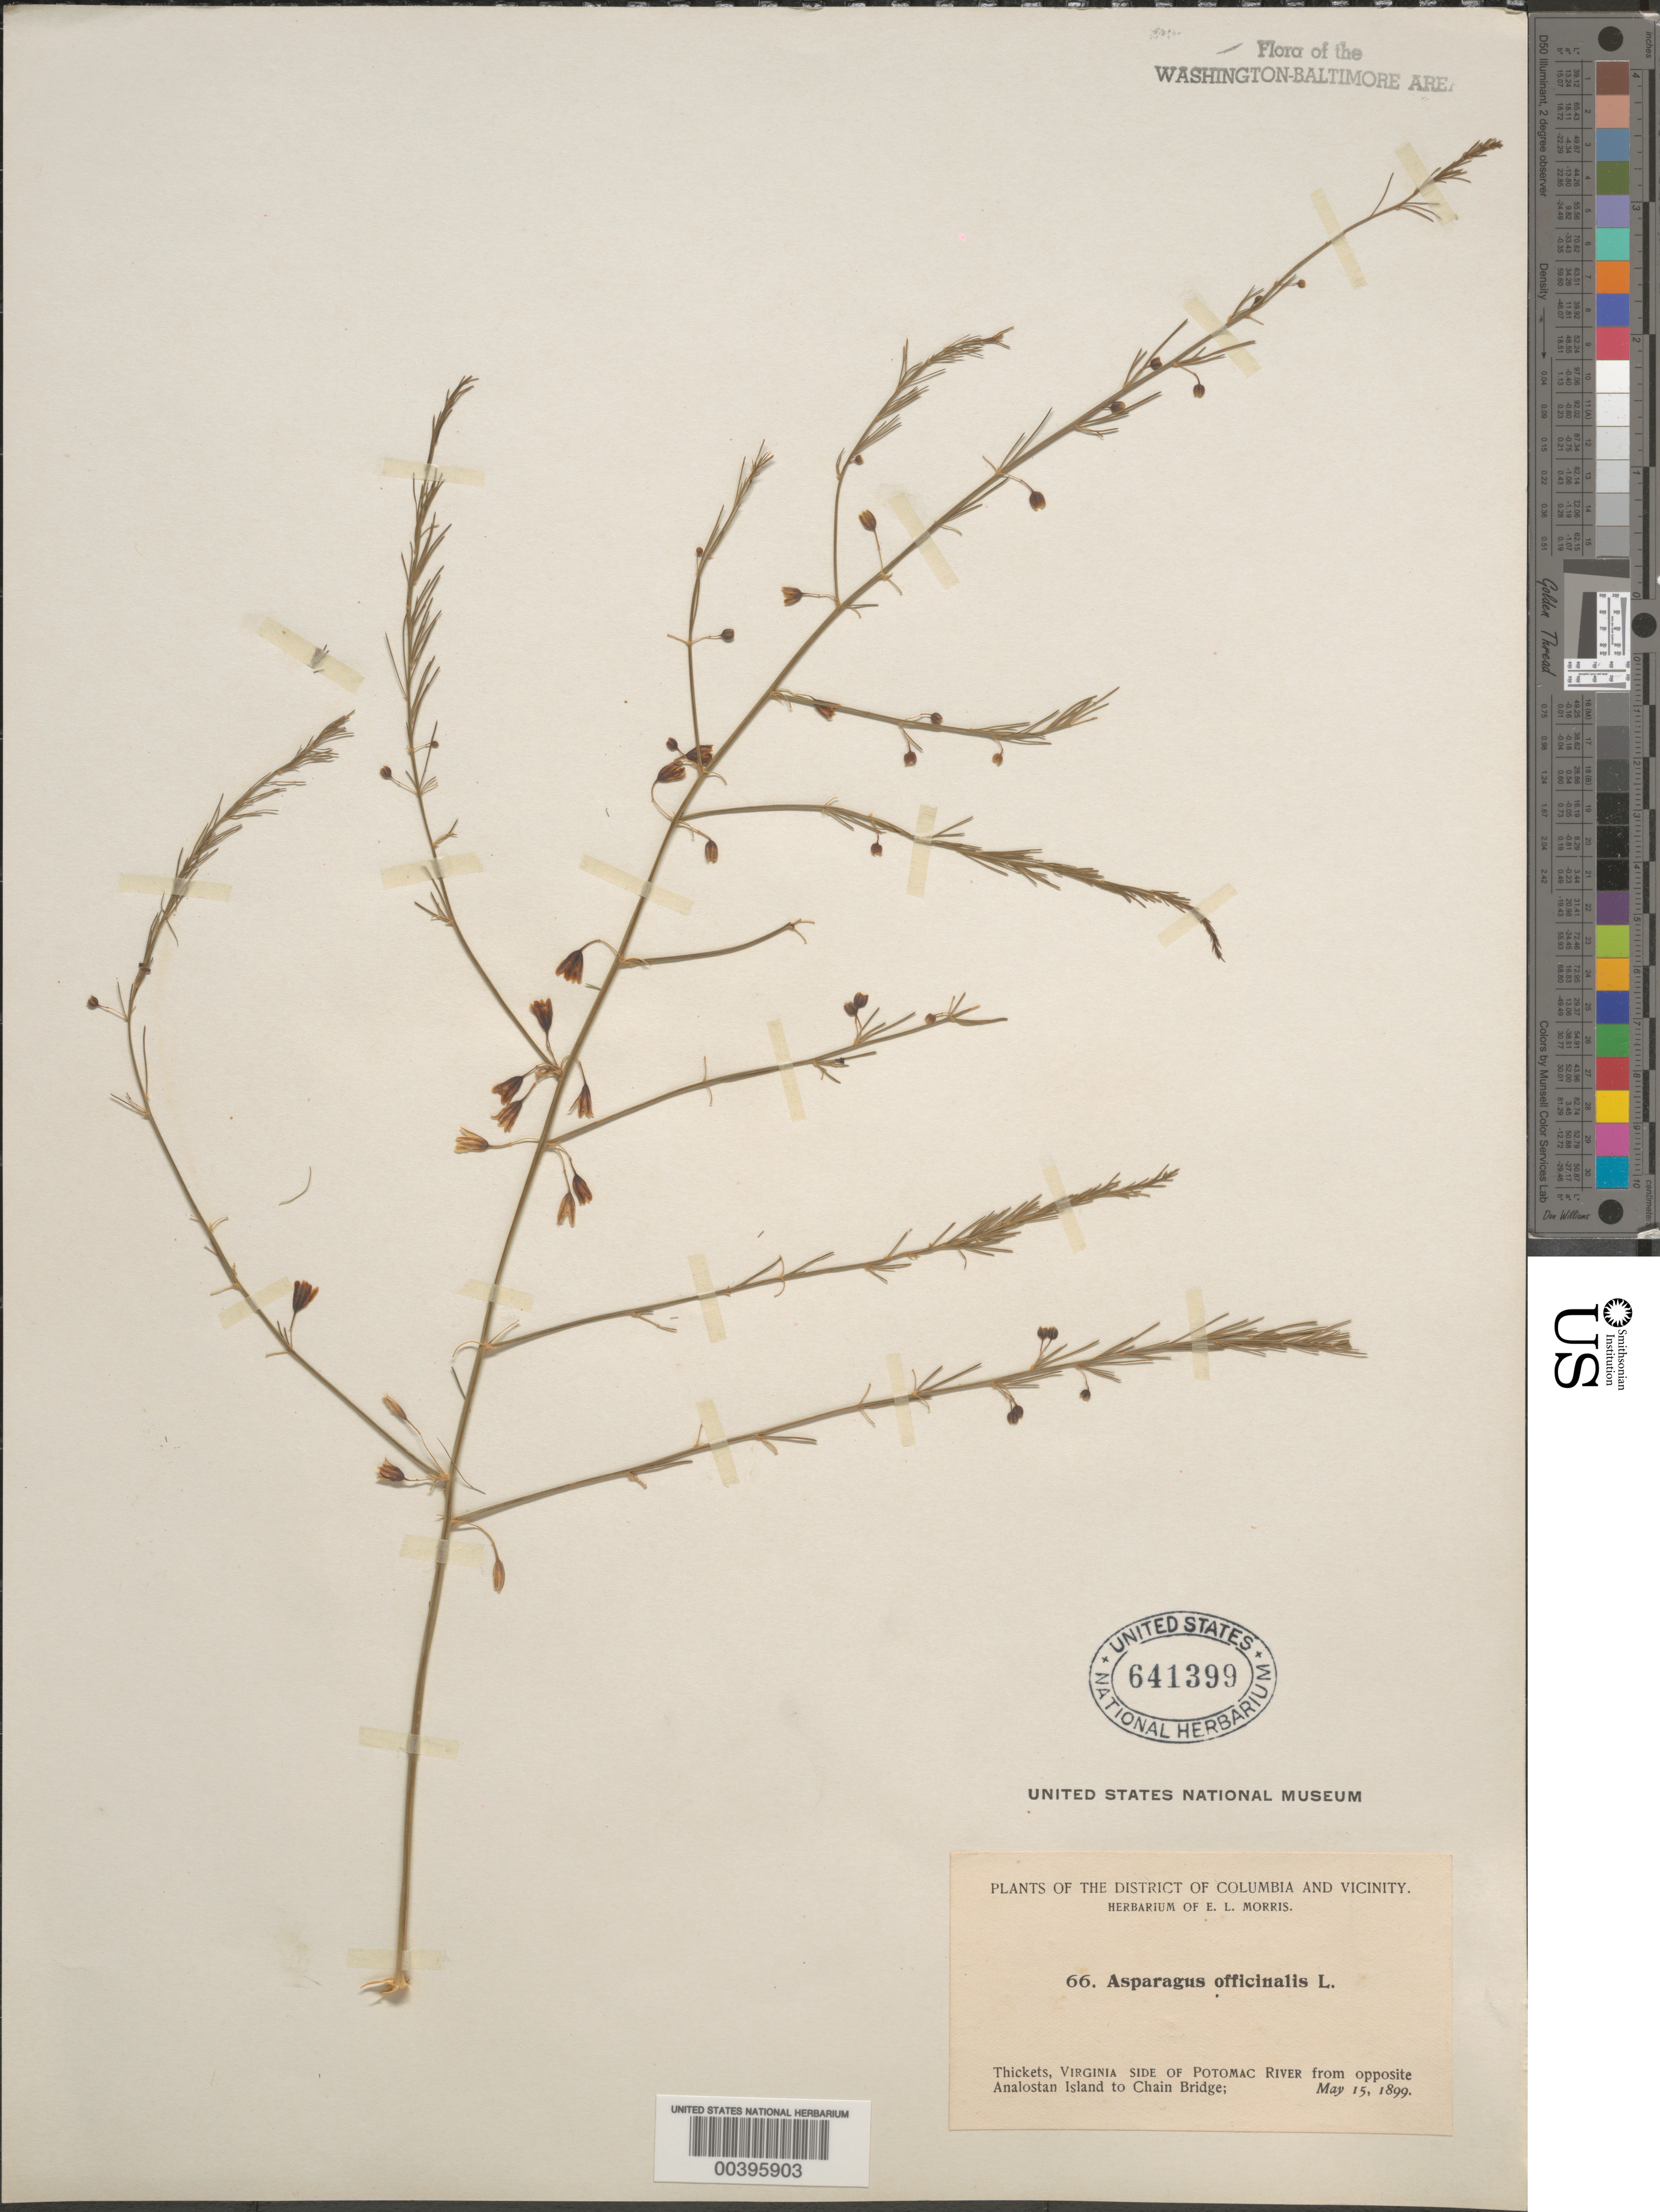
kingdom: Plantae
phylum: Tracheophyta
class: Liliopsida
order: Asparagales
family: Asparagaceae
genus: Asparagus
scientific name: Asparagus officinalis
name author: L.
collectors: E. L. Morris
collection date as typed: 15 May 1899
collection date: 1899-05-15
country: United States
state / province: Virginia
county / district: Fairfax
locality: Potomac River Banks, opposite Analostan Island to Chain Bridge C. and O. Canal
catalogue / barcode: US 641399